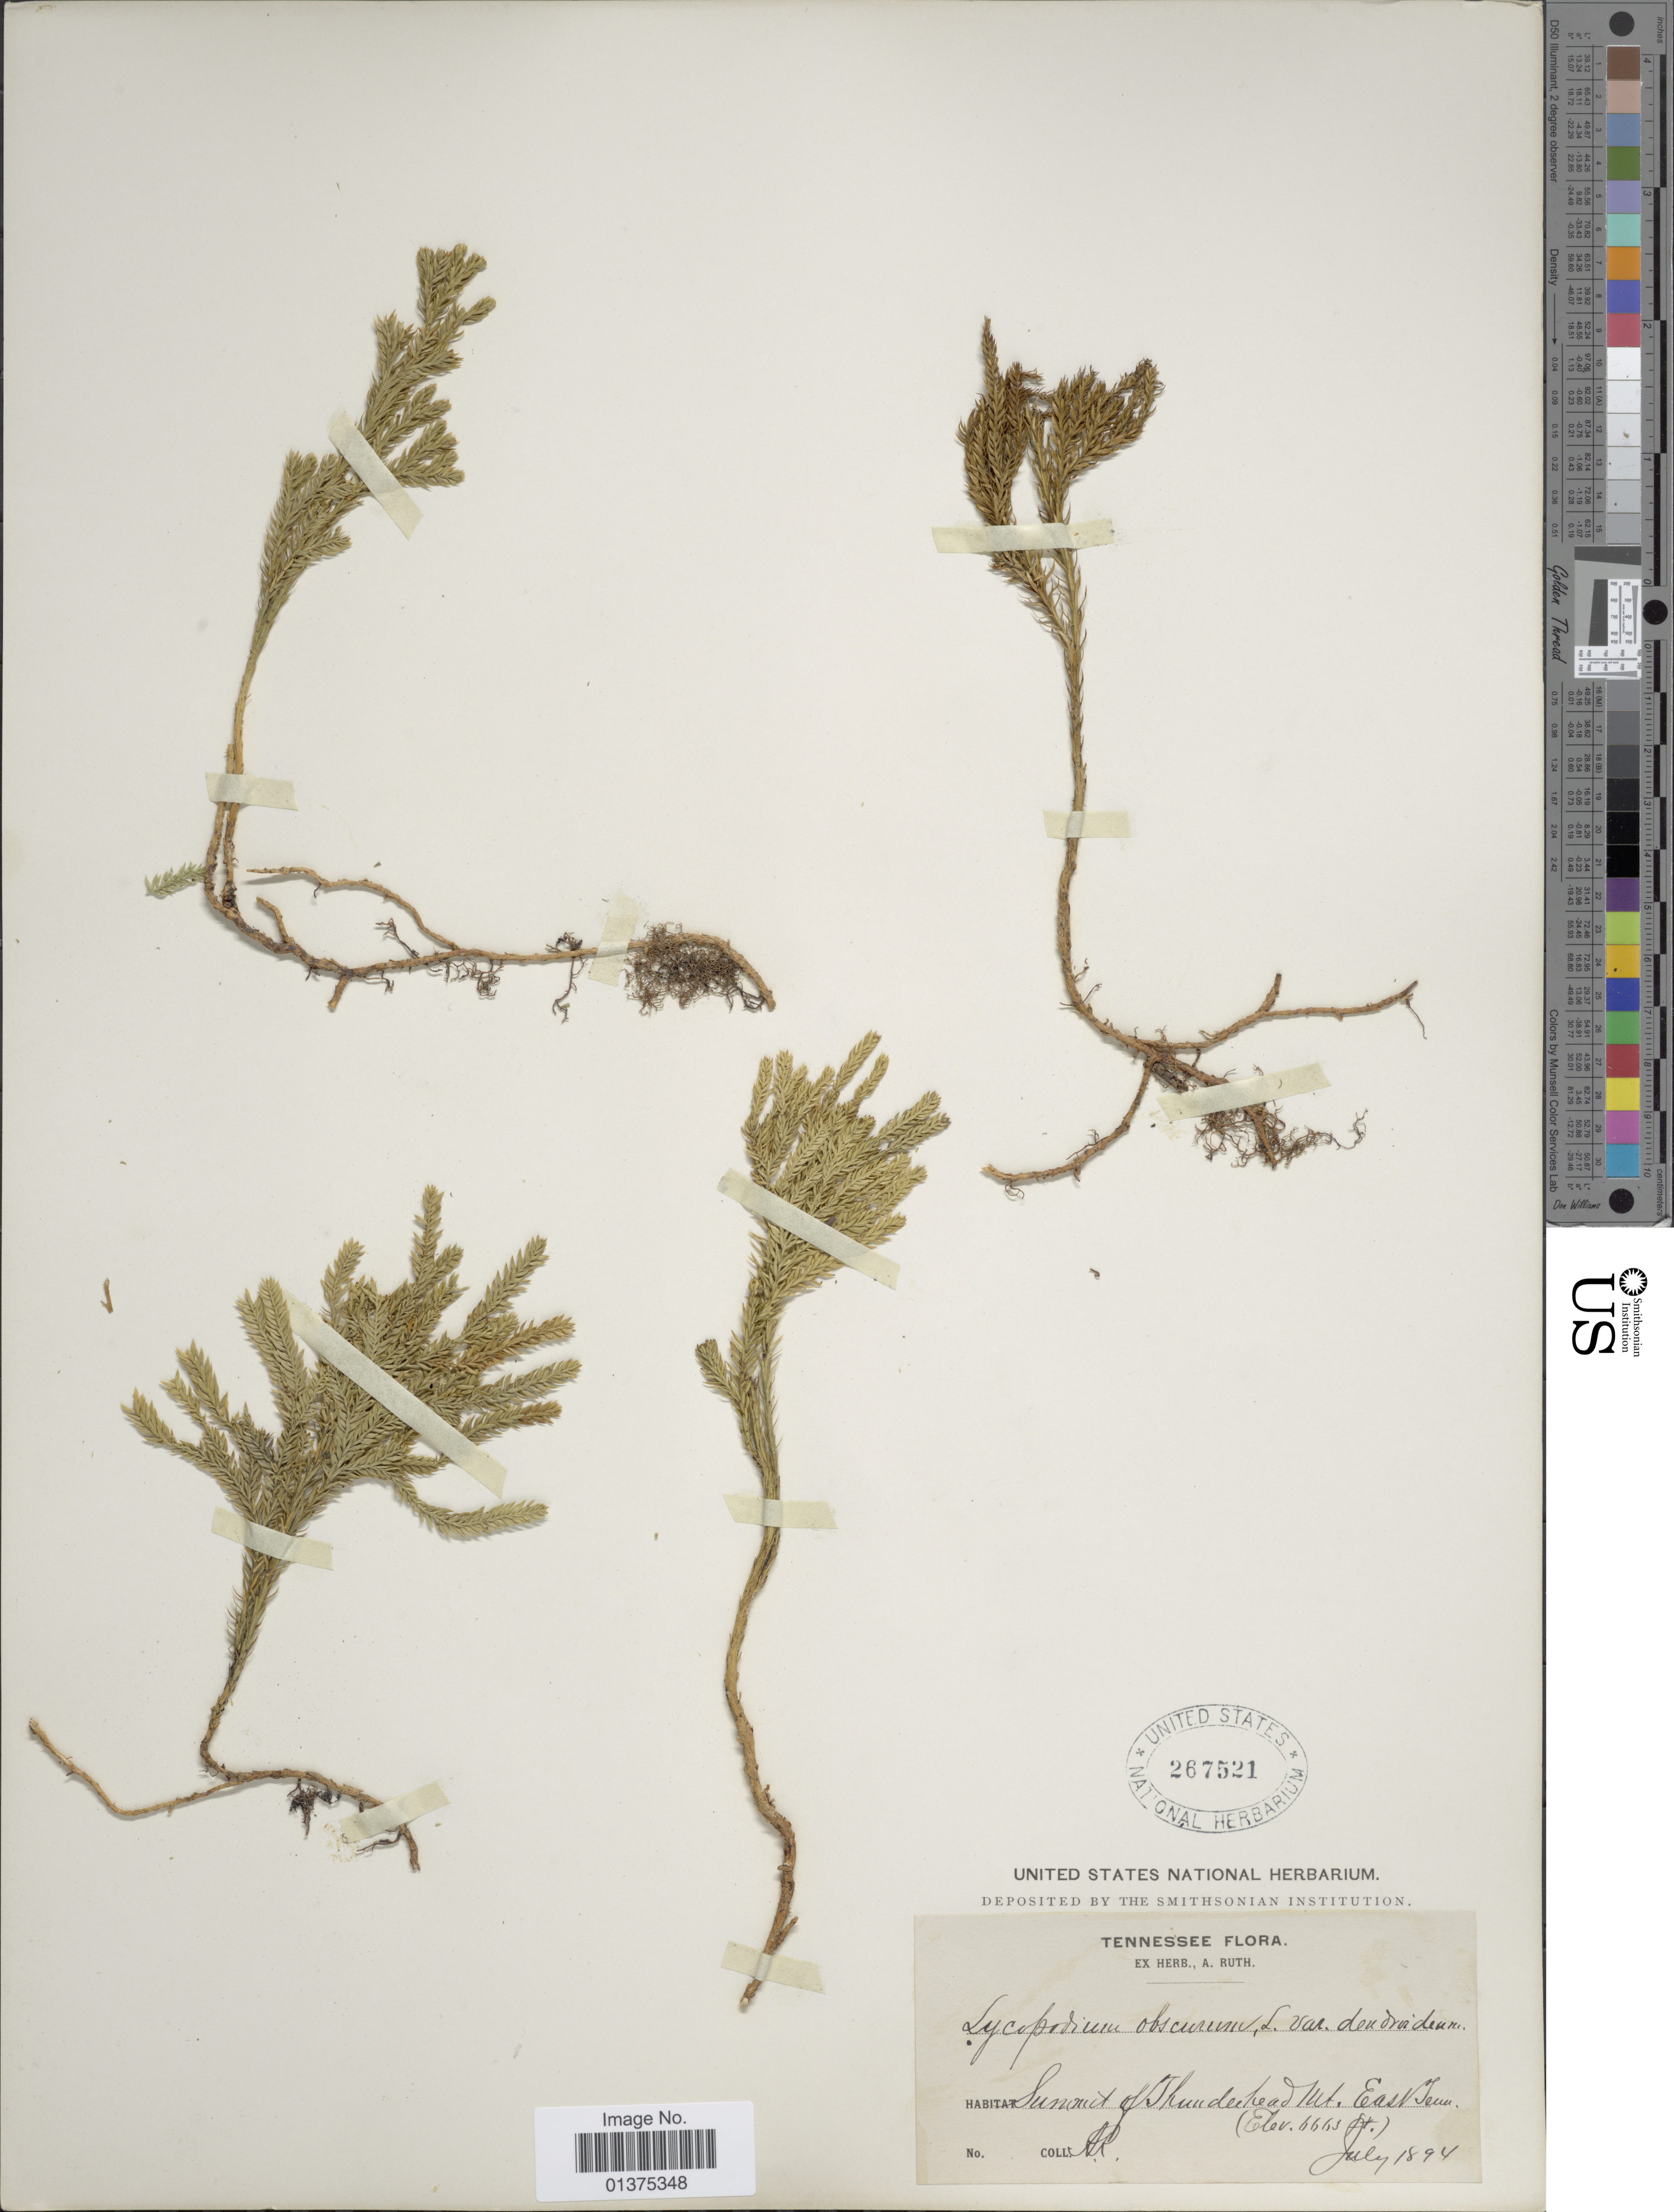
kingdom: Plantae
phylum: Tracheophyta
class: Lycopodiopsida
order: Lycopodiales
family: Lycopodiaceae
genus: Dendrolycopodium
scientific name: Dendrolycopodium obscurum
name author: (L.) A. Haines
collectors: A. Ruth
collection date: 1894-07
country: United States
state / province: Tennessee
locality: Summit of Thunderhead Mt East Tenn.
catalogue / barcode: US 267521